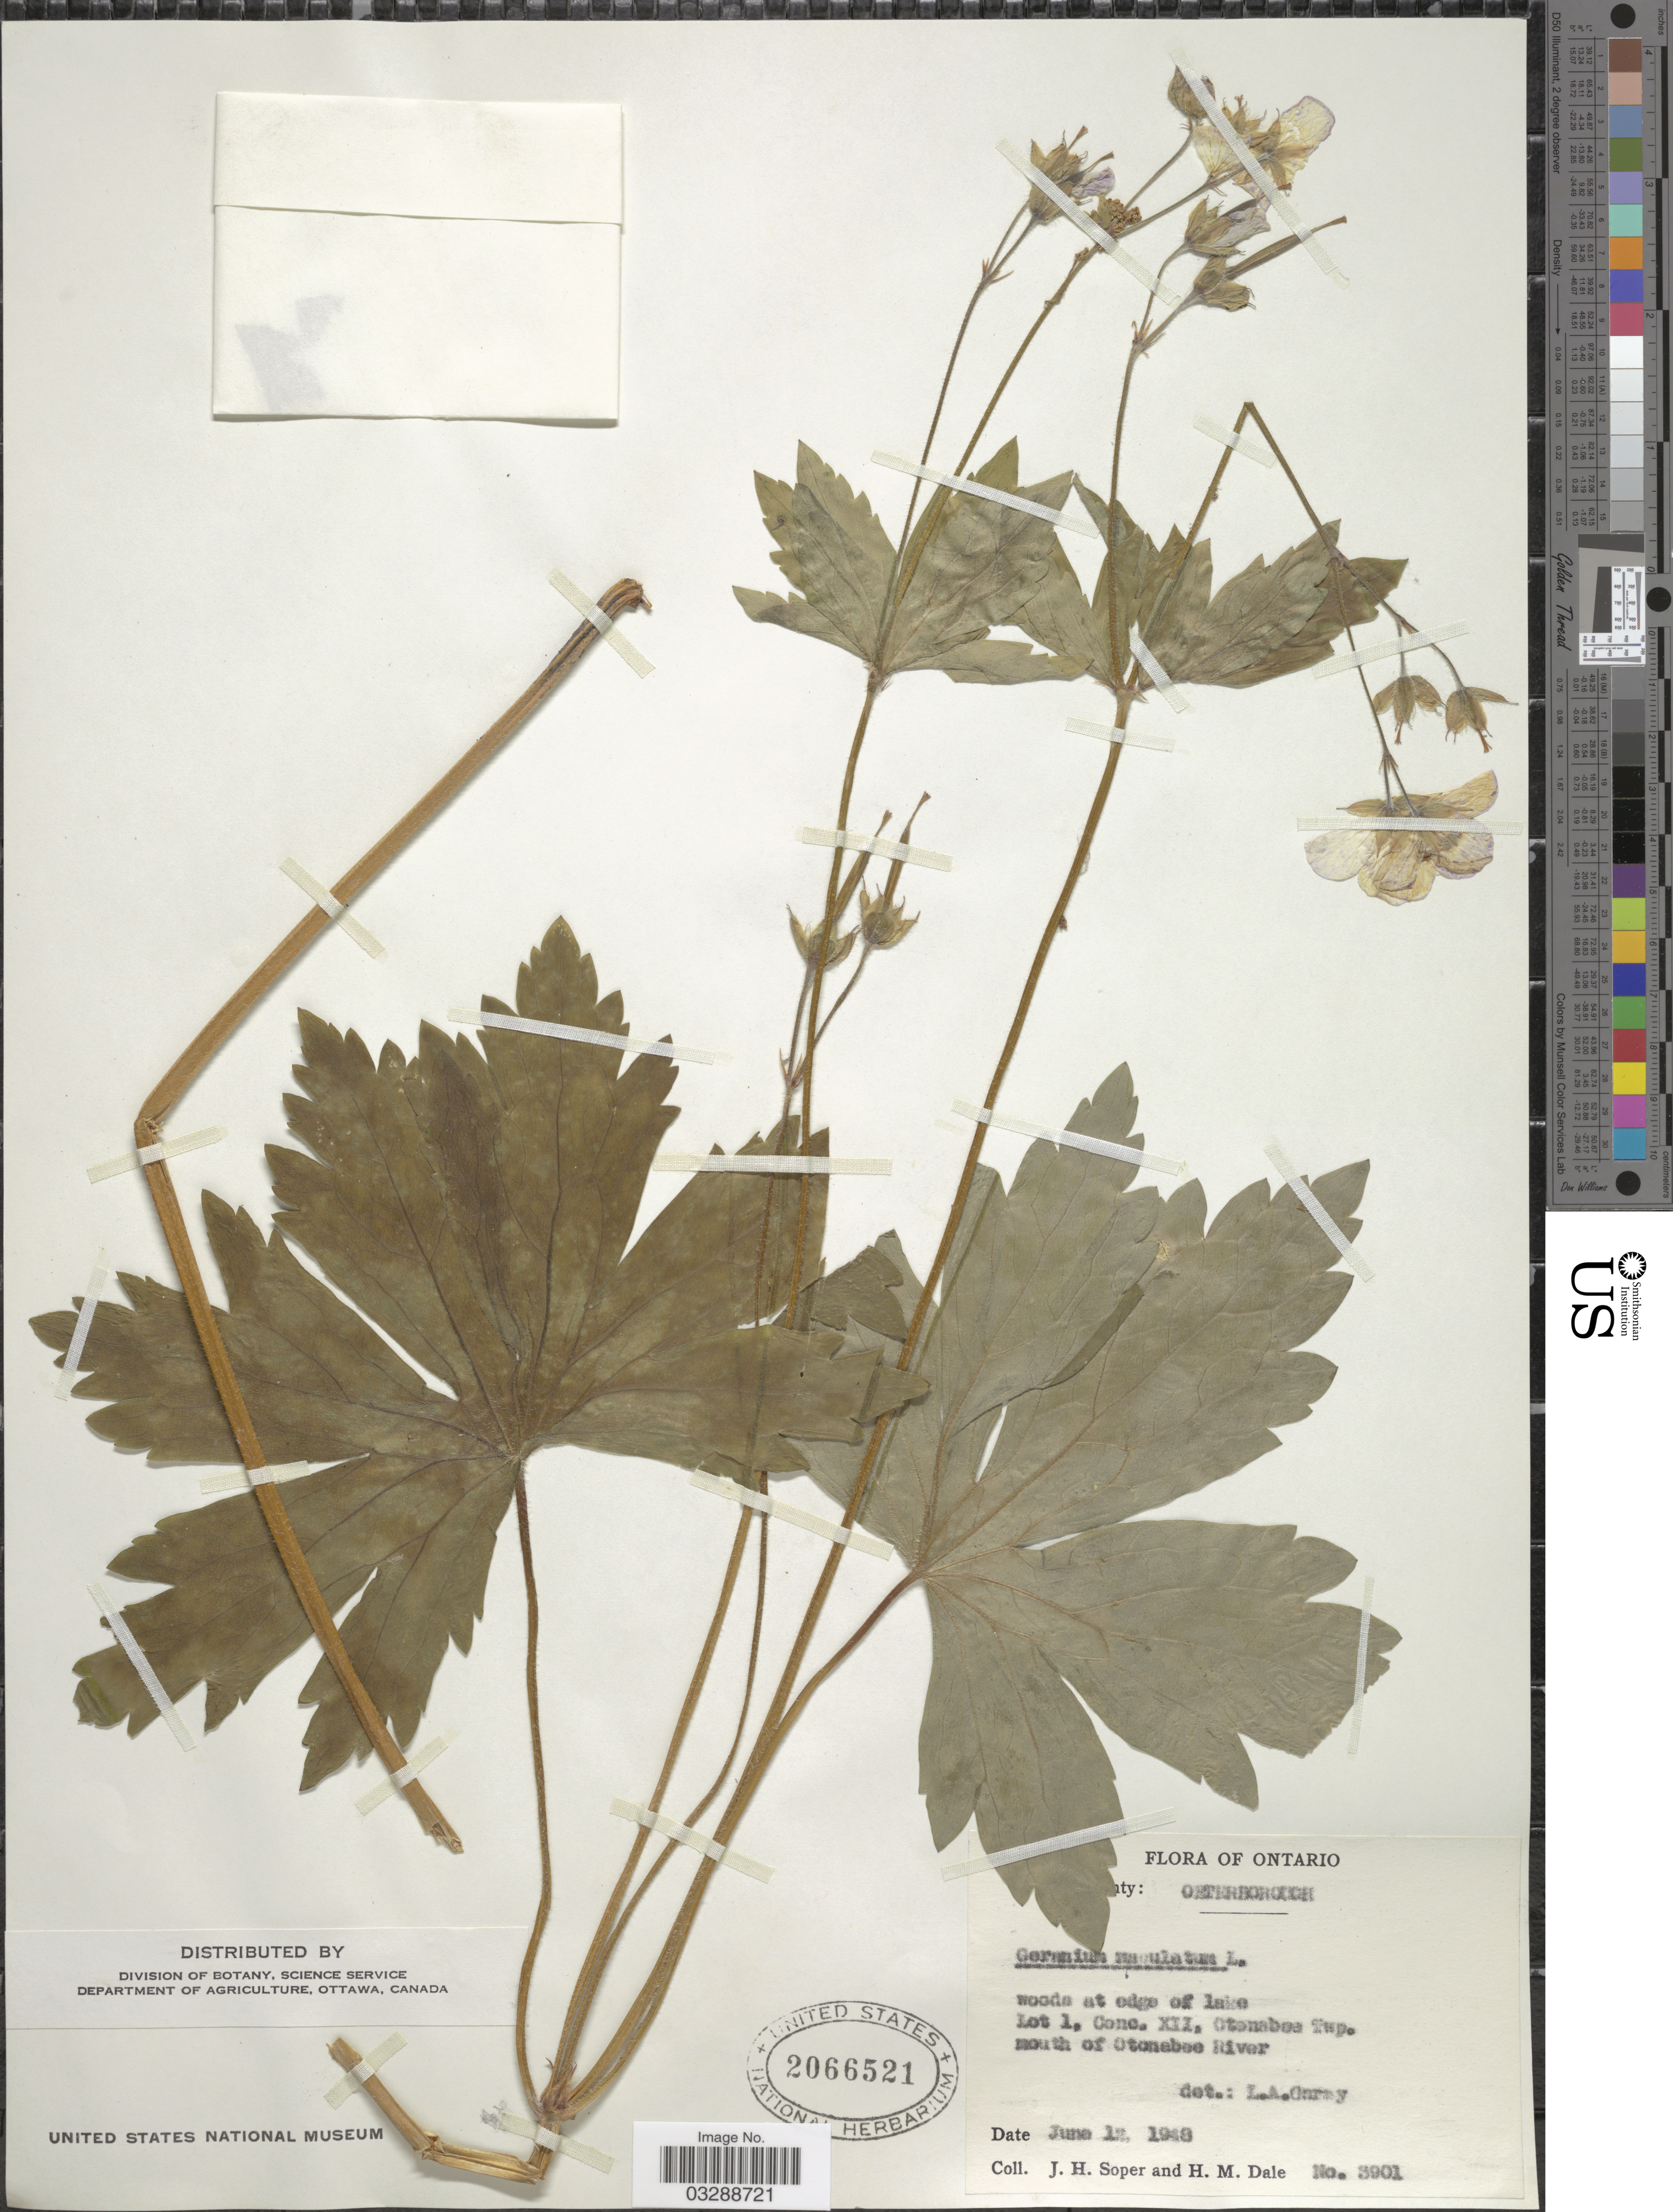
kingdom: Plantae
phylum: Tracheophyta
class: Magnoliopsida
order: Geraniales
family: Geraniaceae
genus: Geranium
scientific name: Geranium maculatum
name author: L.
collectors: J. H. Soper & H. M. Dale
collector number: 3901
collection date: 1948-06-12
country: Canada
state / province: Ontario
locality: County: Oeterborough, Woods at edge of lake Lot 1, Cone. XII, Otonabee Twp. mouth of Otonabee River.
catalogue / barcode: US 2066521